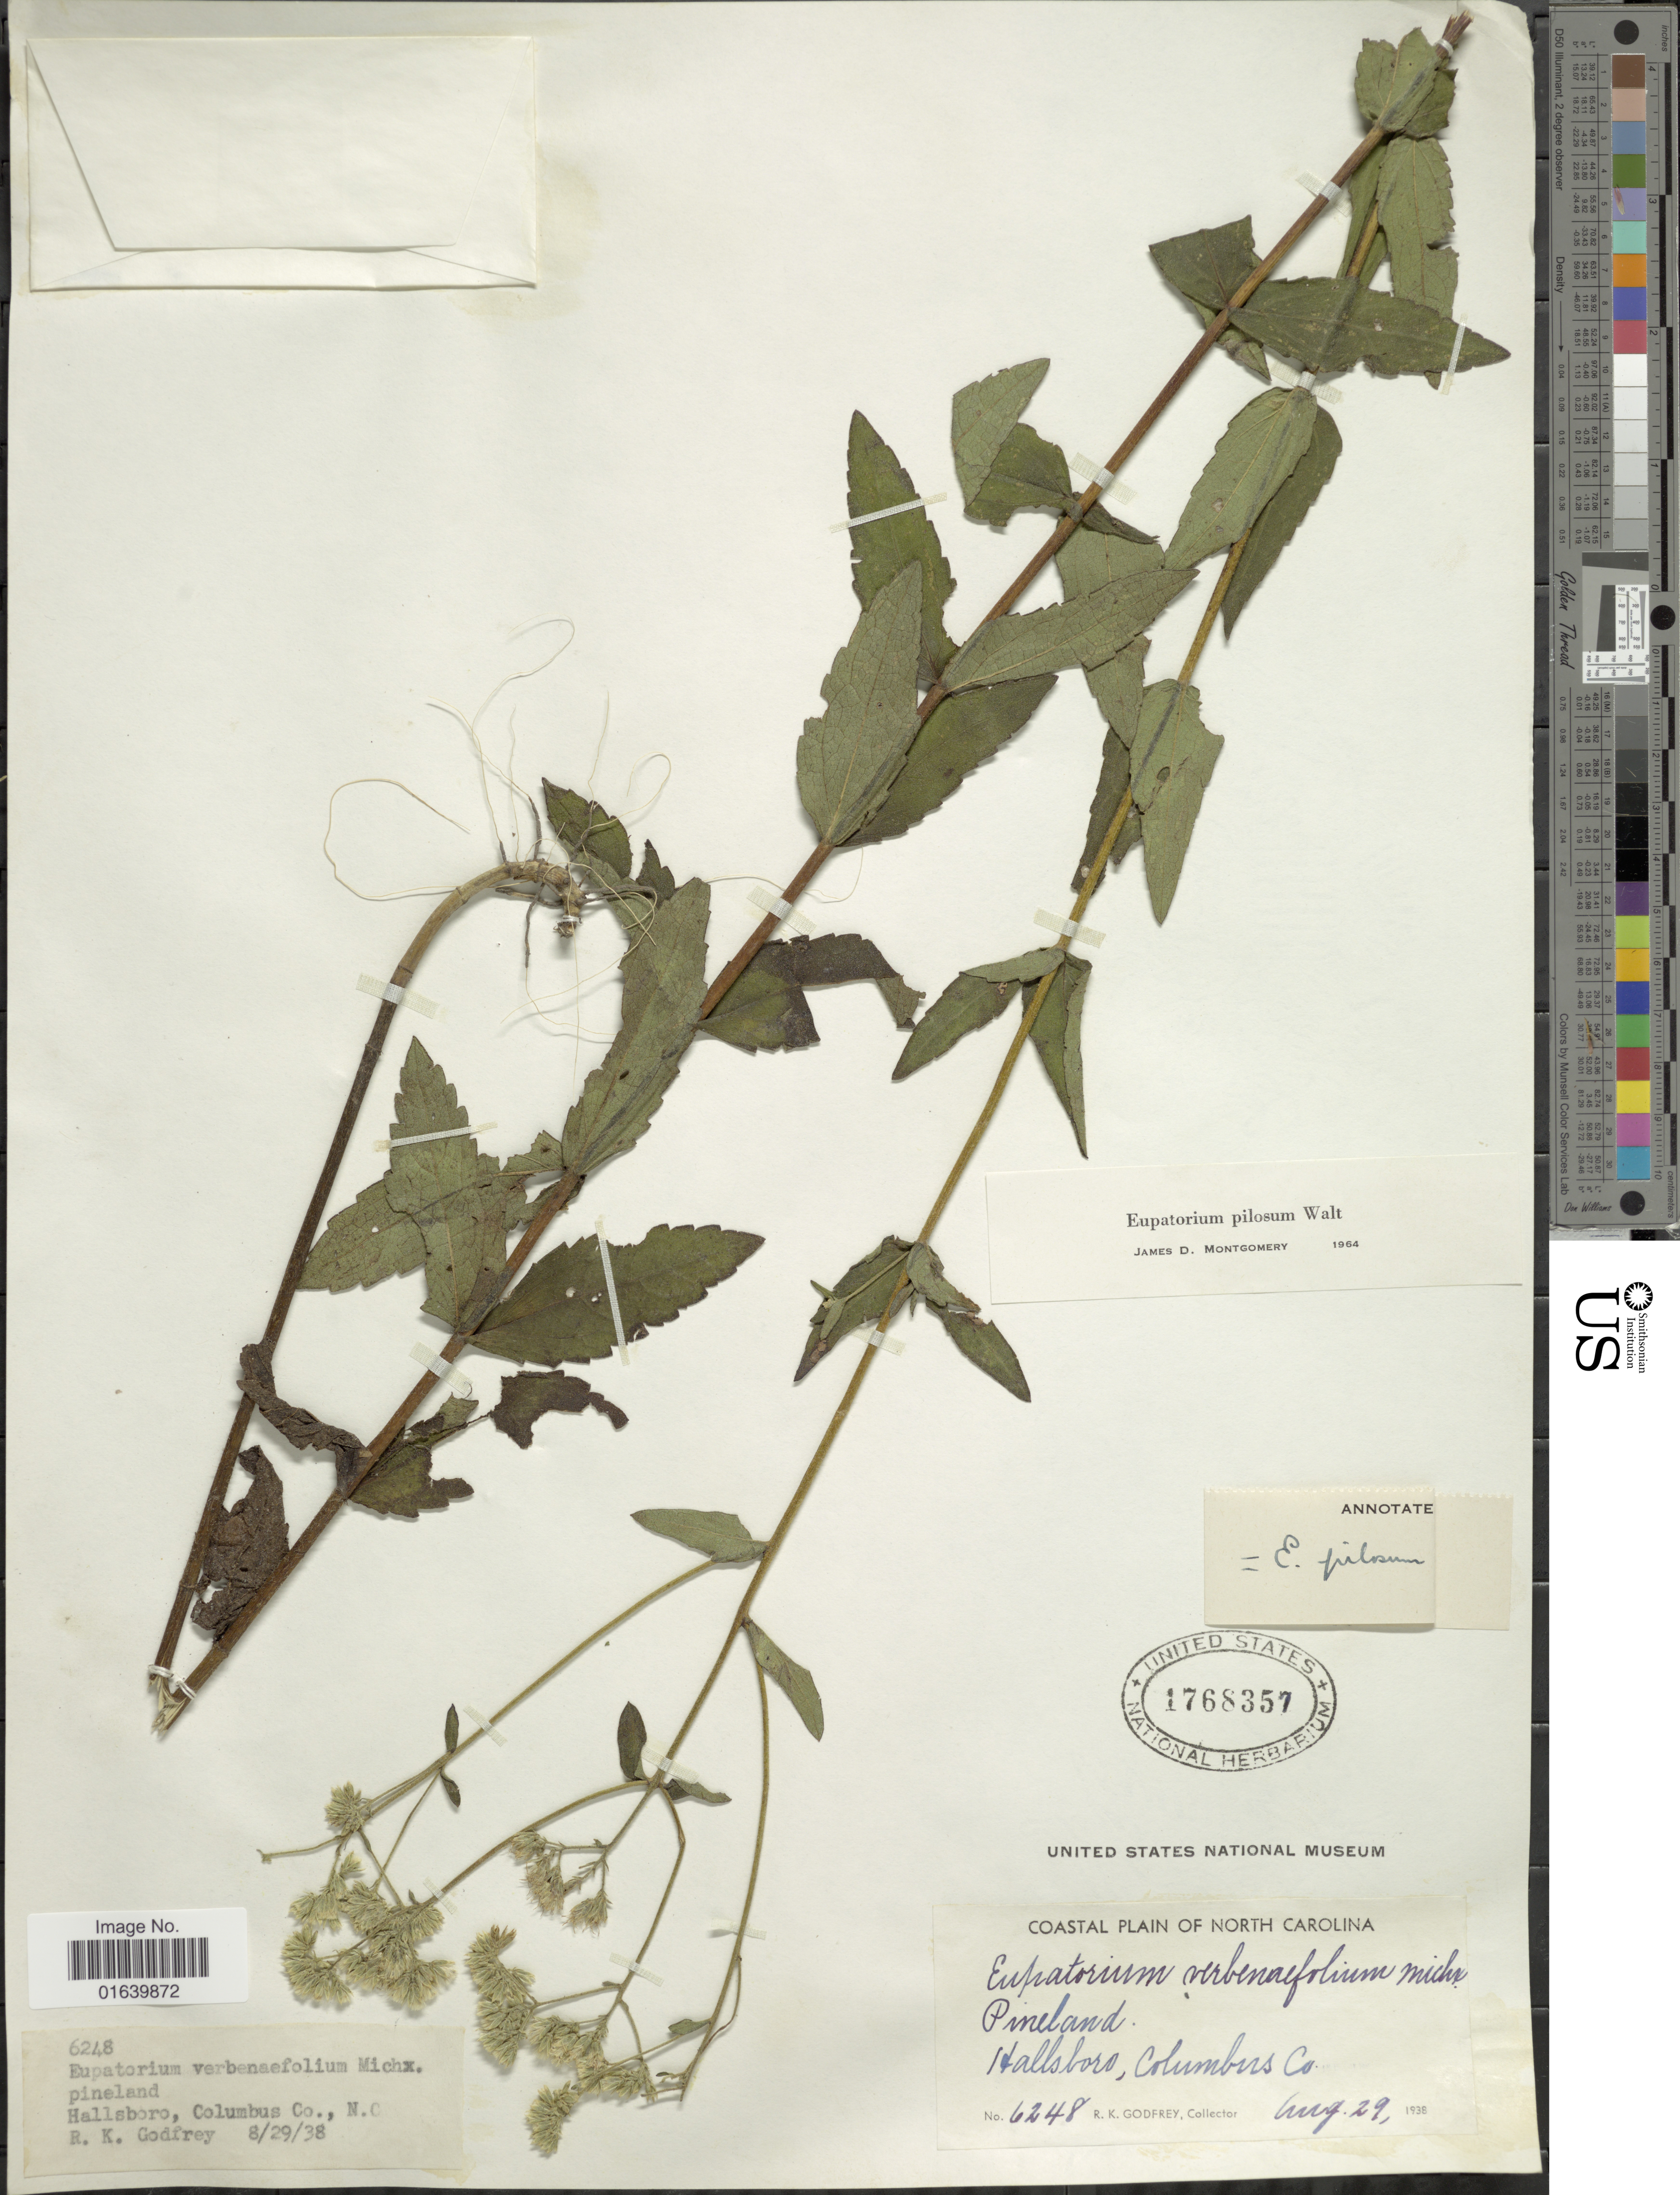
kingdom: Plantae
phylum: Tracheophyta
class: Magnoliopsida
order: Asterales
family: Asteraceae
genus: Eupatorium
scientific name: Eupatorium pilosum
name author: Walter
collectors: R. K. Godfrey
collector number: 6248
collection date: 1938-08-29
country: United States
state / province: North Carolina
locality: North Carolina, Pineland, Hallsboro, Columbus Co.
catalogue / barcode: US 1768357